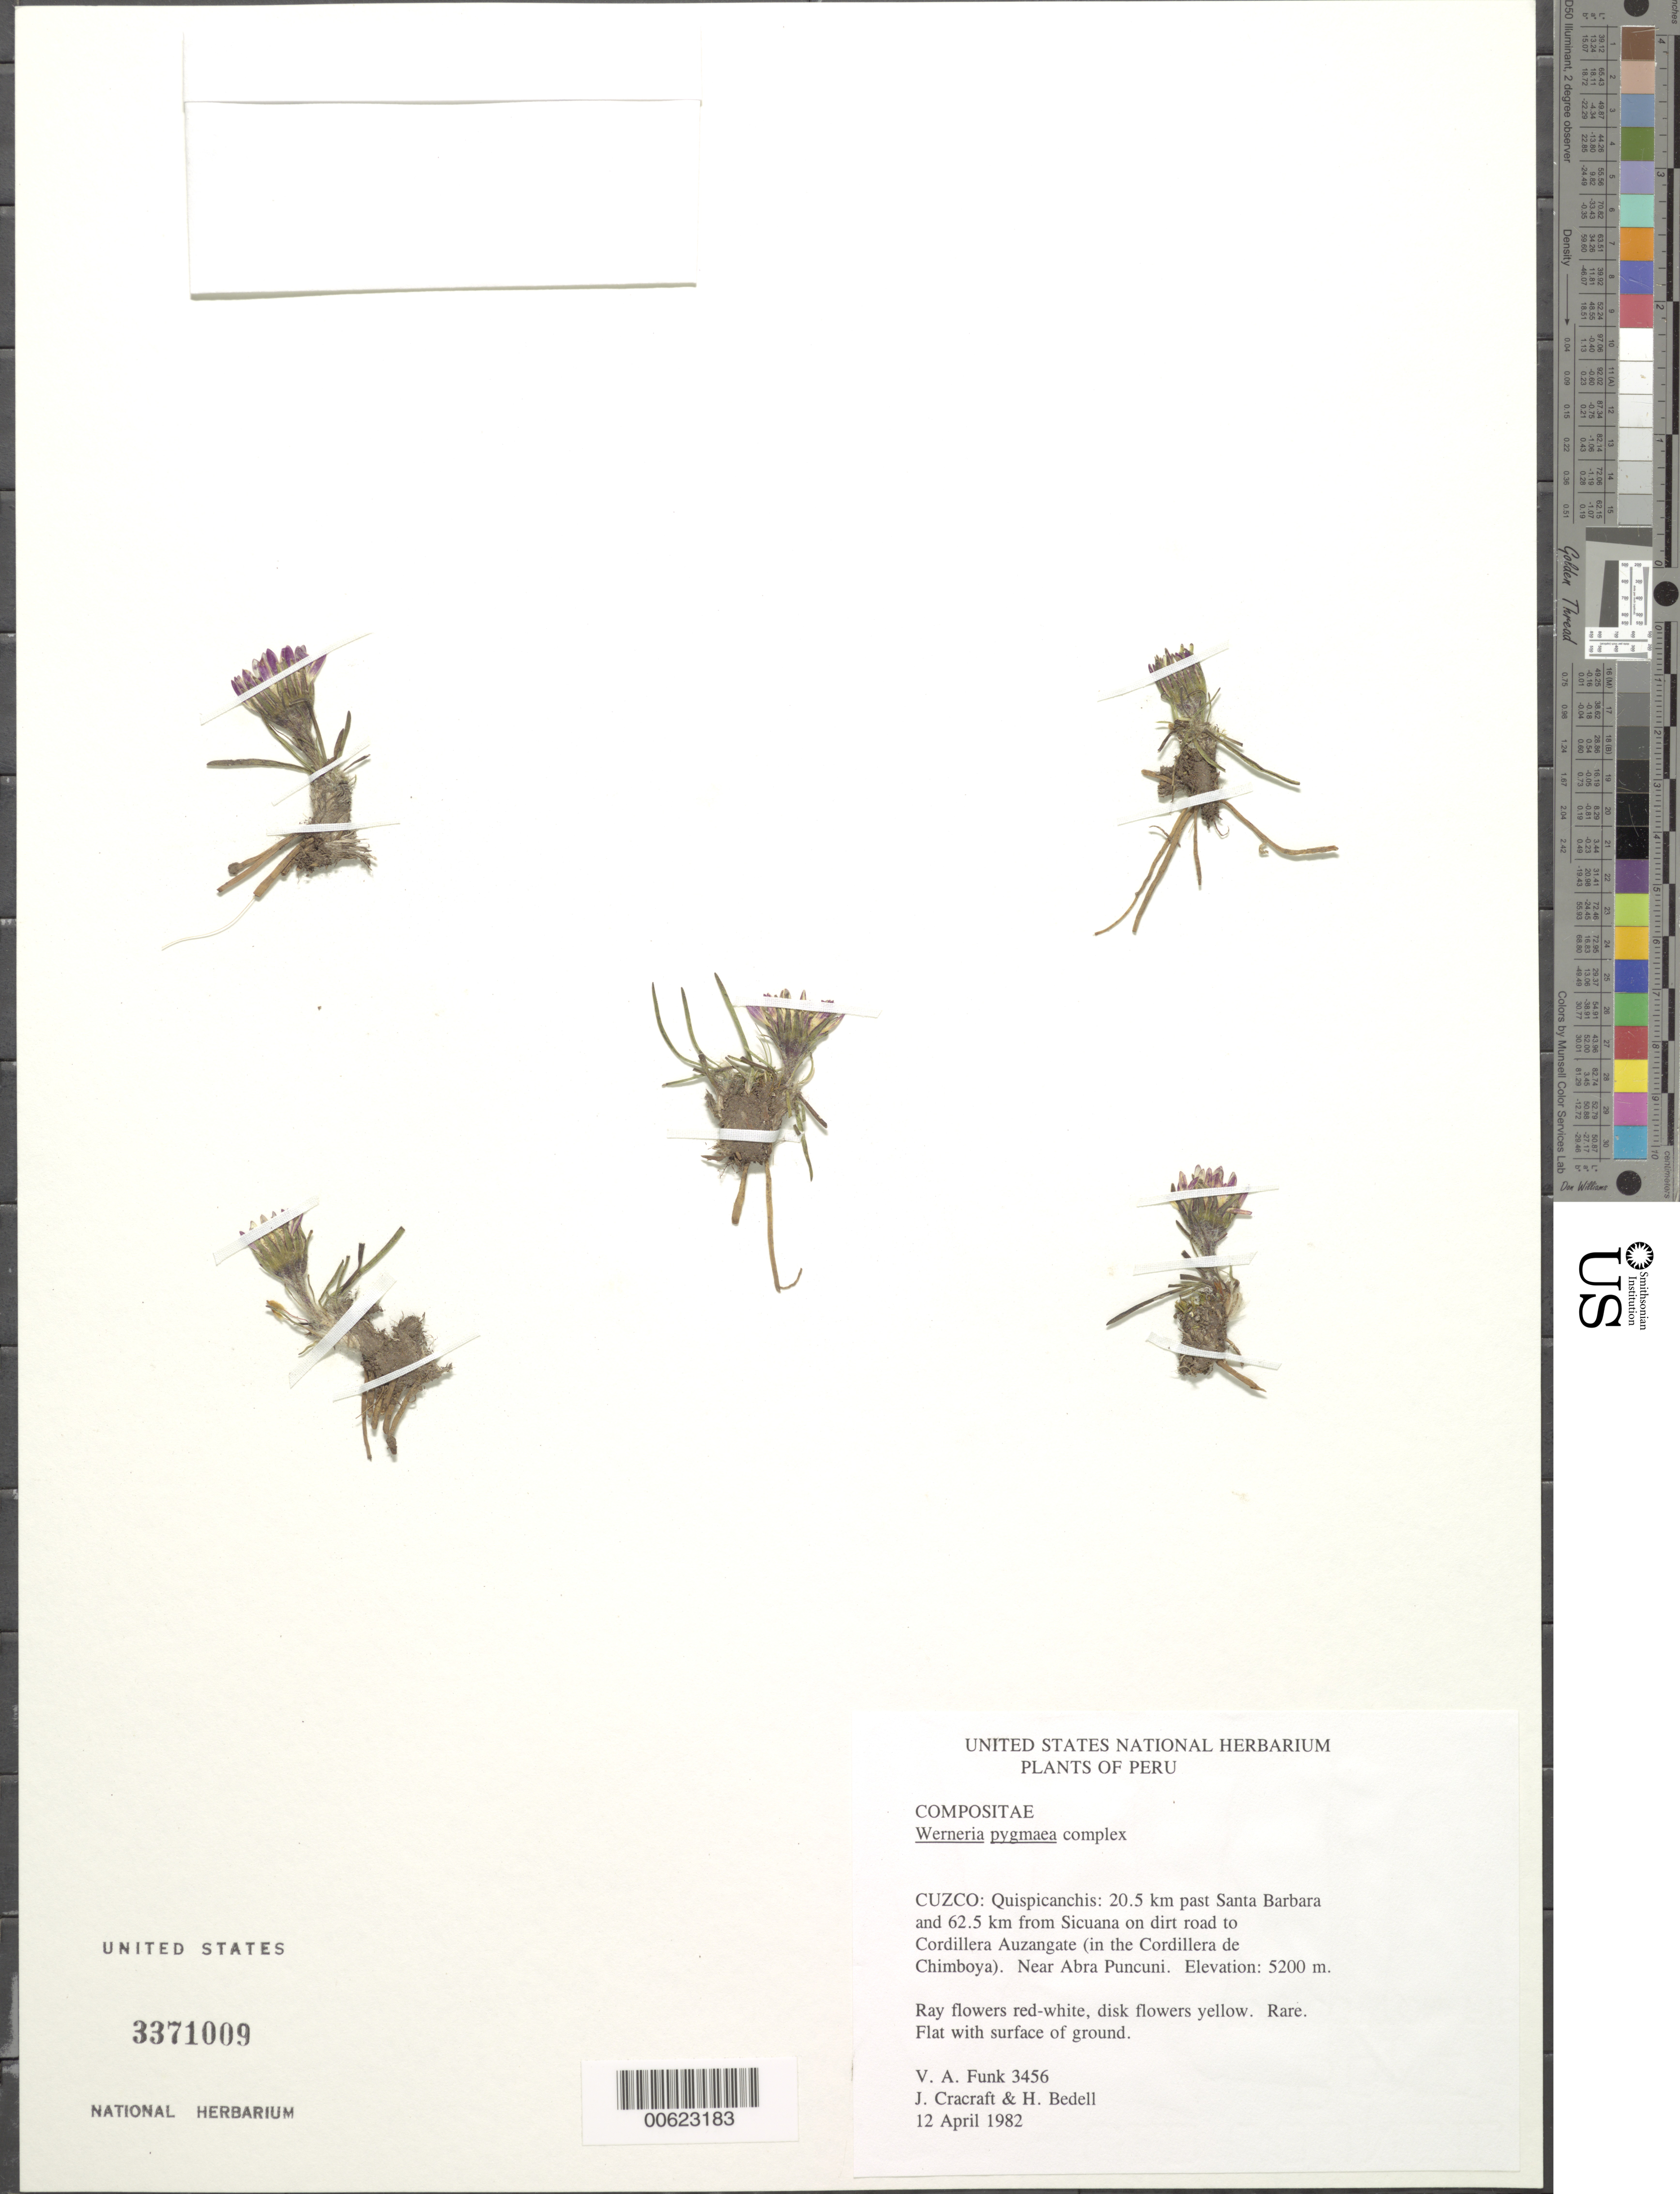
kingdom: Plantae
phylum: Tracheophyta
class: Magnoliopsida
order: Asterales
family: Asteraceae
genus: Werneria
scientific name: Werneria pygmaea complex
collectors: V. Funk & J. L. Cracraft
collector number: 3456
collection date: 1982-04-12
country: Peru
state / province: Cusco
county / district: Quispicanchis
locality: Santa Barbara, 20.5 km past, and 62.5 km from Sicuana on dirt road to Cordillera Auzangate (in the Cordillera de Chimboya). Near Abra Puncuni.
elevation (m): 5200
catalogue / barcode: US 3371009